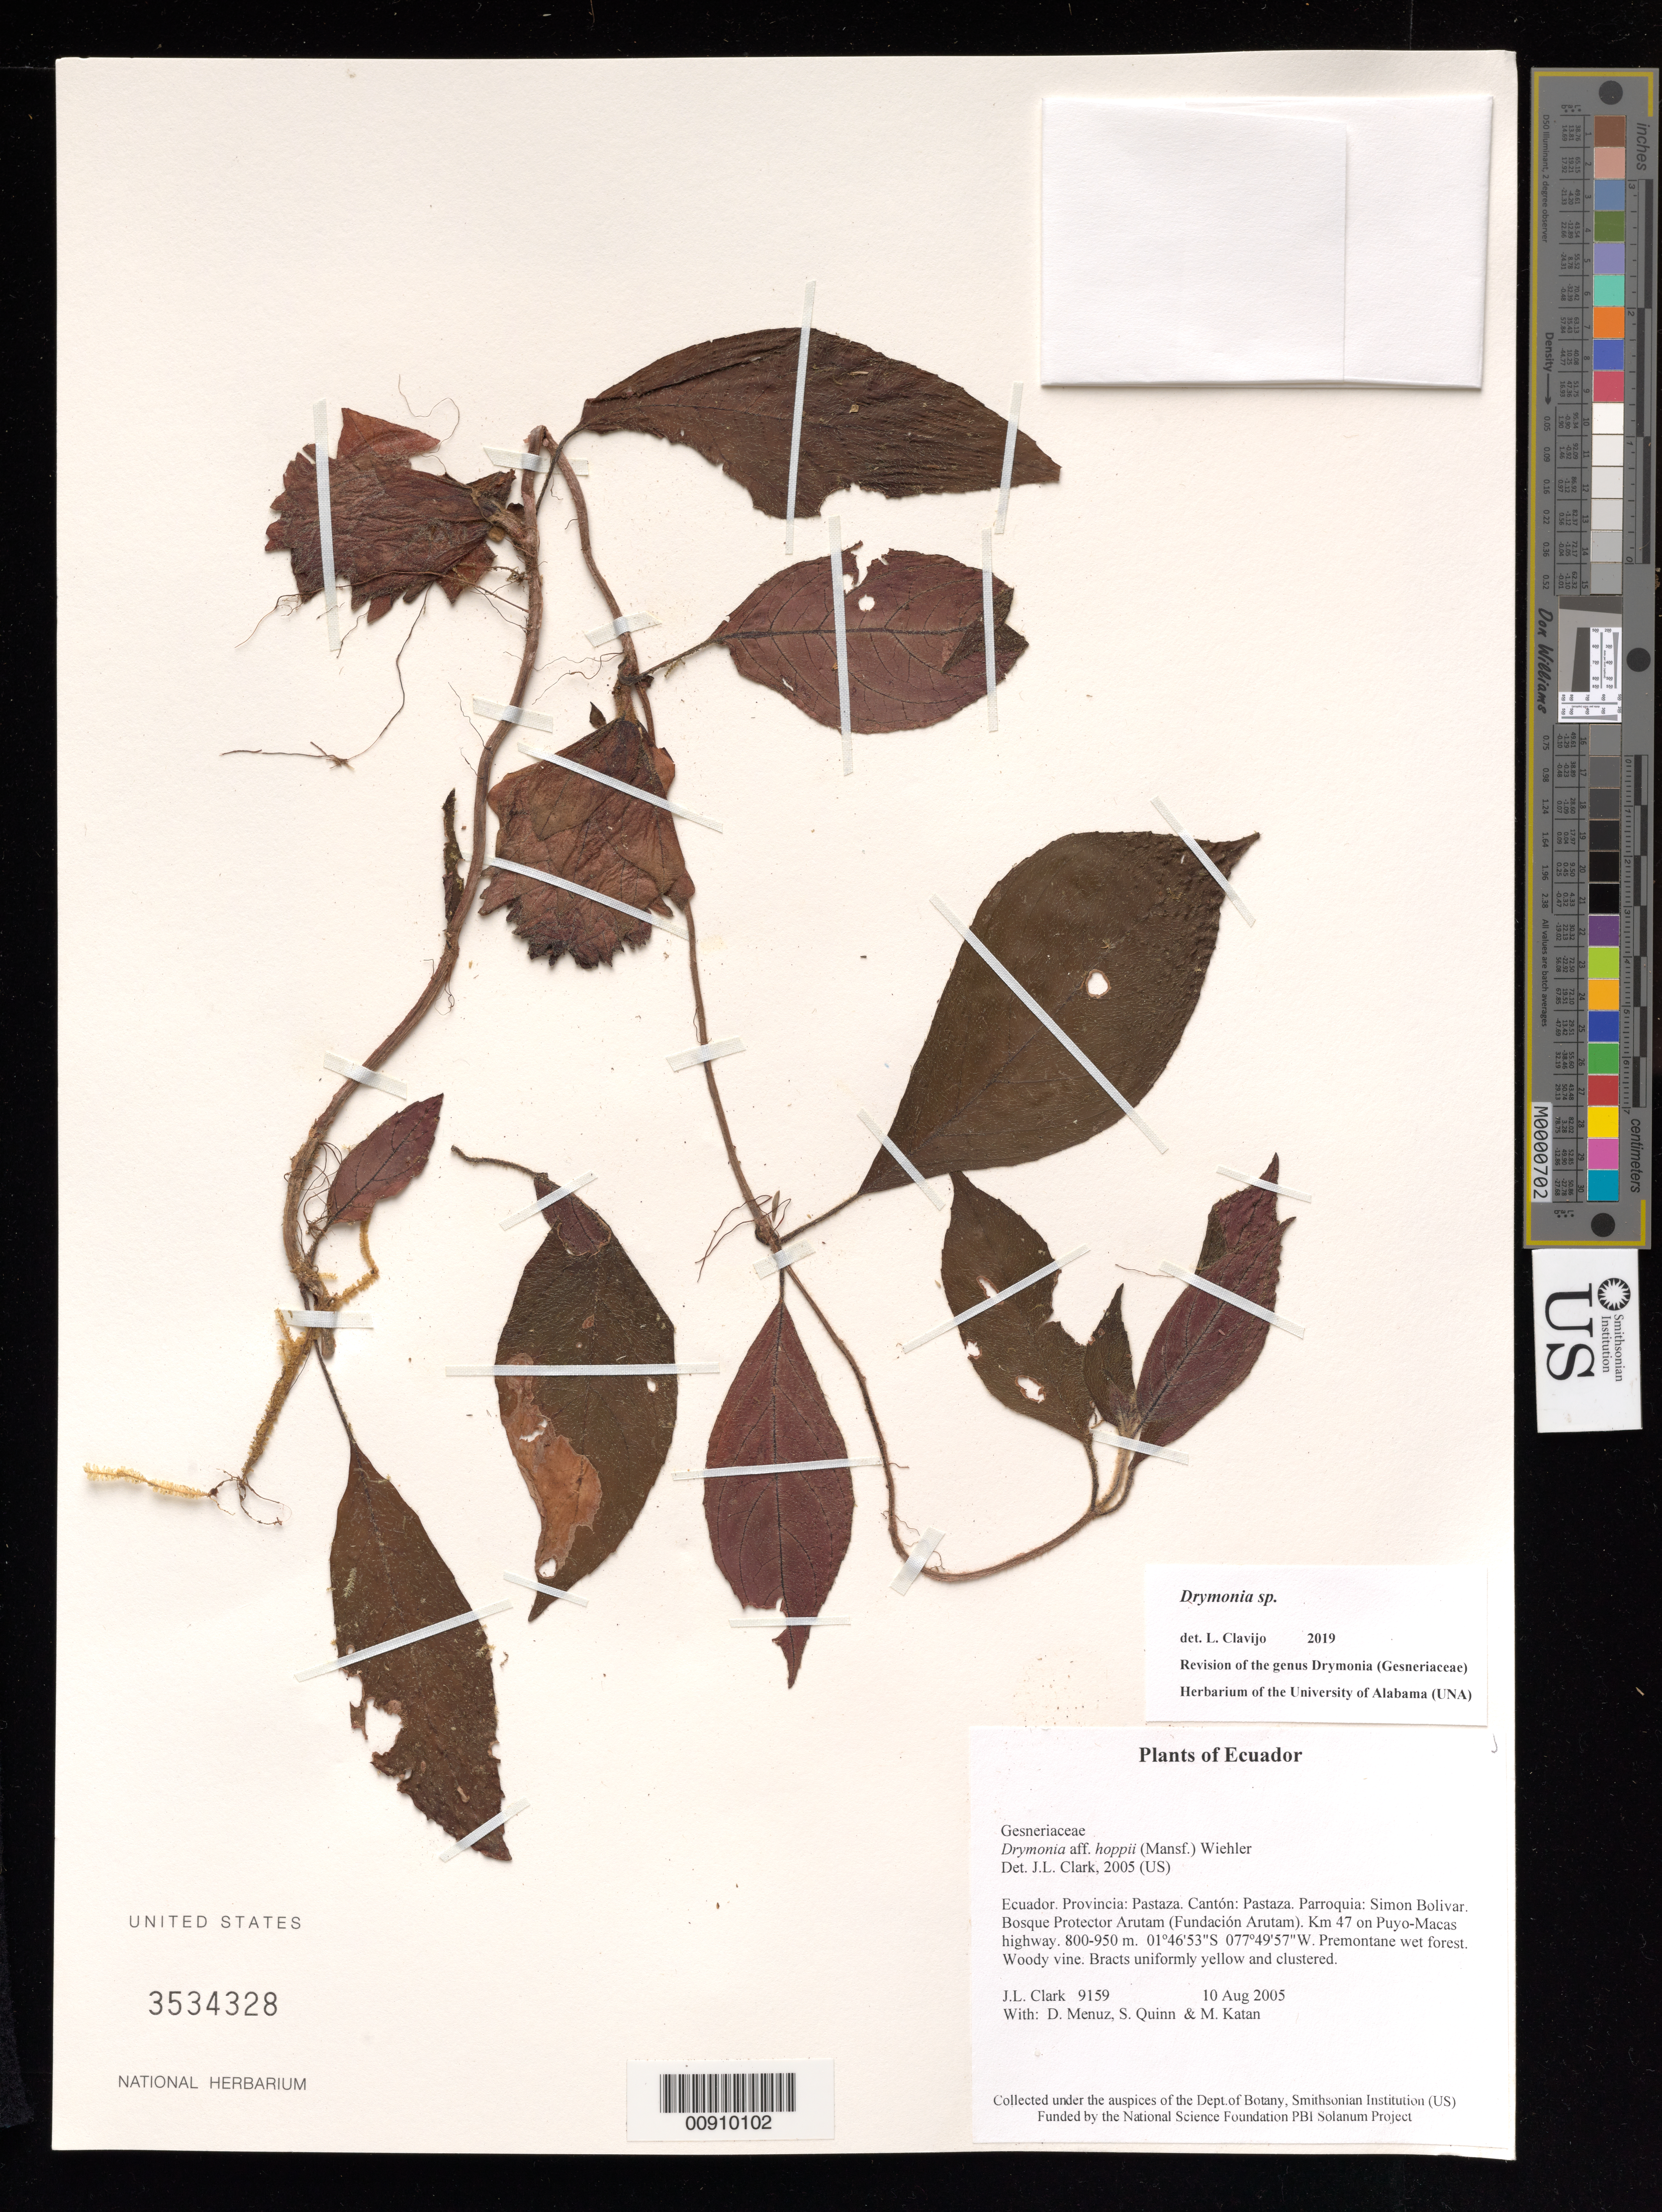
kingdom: Plantae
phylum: Tracheophyta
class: Magnoliopsida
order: Lamiales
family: Gesneriaceae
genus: Drymonia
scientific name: Drymonia hoppii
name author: (Mansf.) Wiehler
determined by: Clark, J. L., (SEL), The Marie Selby Botanical Garden (UNITED STATES)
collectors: J. L. Clark, D. Menuz, S. Quinn & M. Katan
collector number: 9159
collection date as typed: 10 Aug 2005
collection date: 2005-08-10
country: Ecuador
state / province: Pastaza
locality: Pastaza. Parroquia: Simon Bolivar. Bosque Protector Arutam (Fundación Arutam). Km 47 on Puyo-Macas highway.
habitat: Premontane wet forest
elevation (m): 800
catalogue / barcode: US 3534328